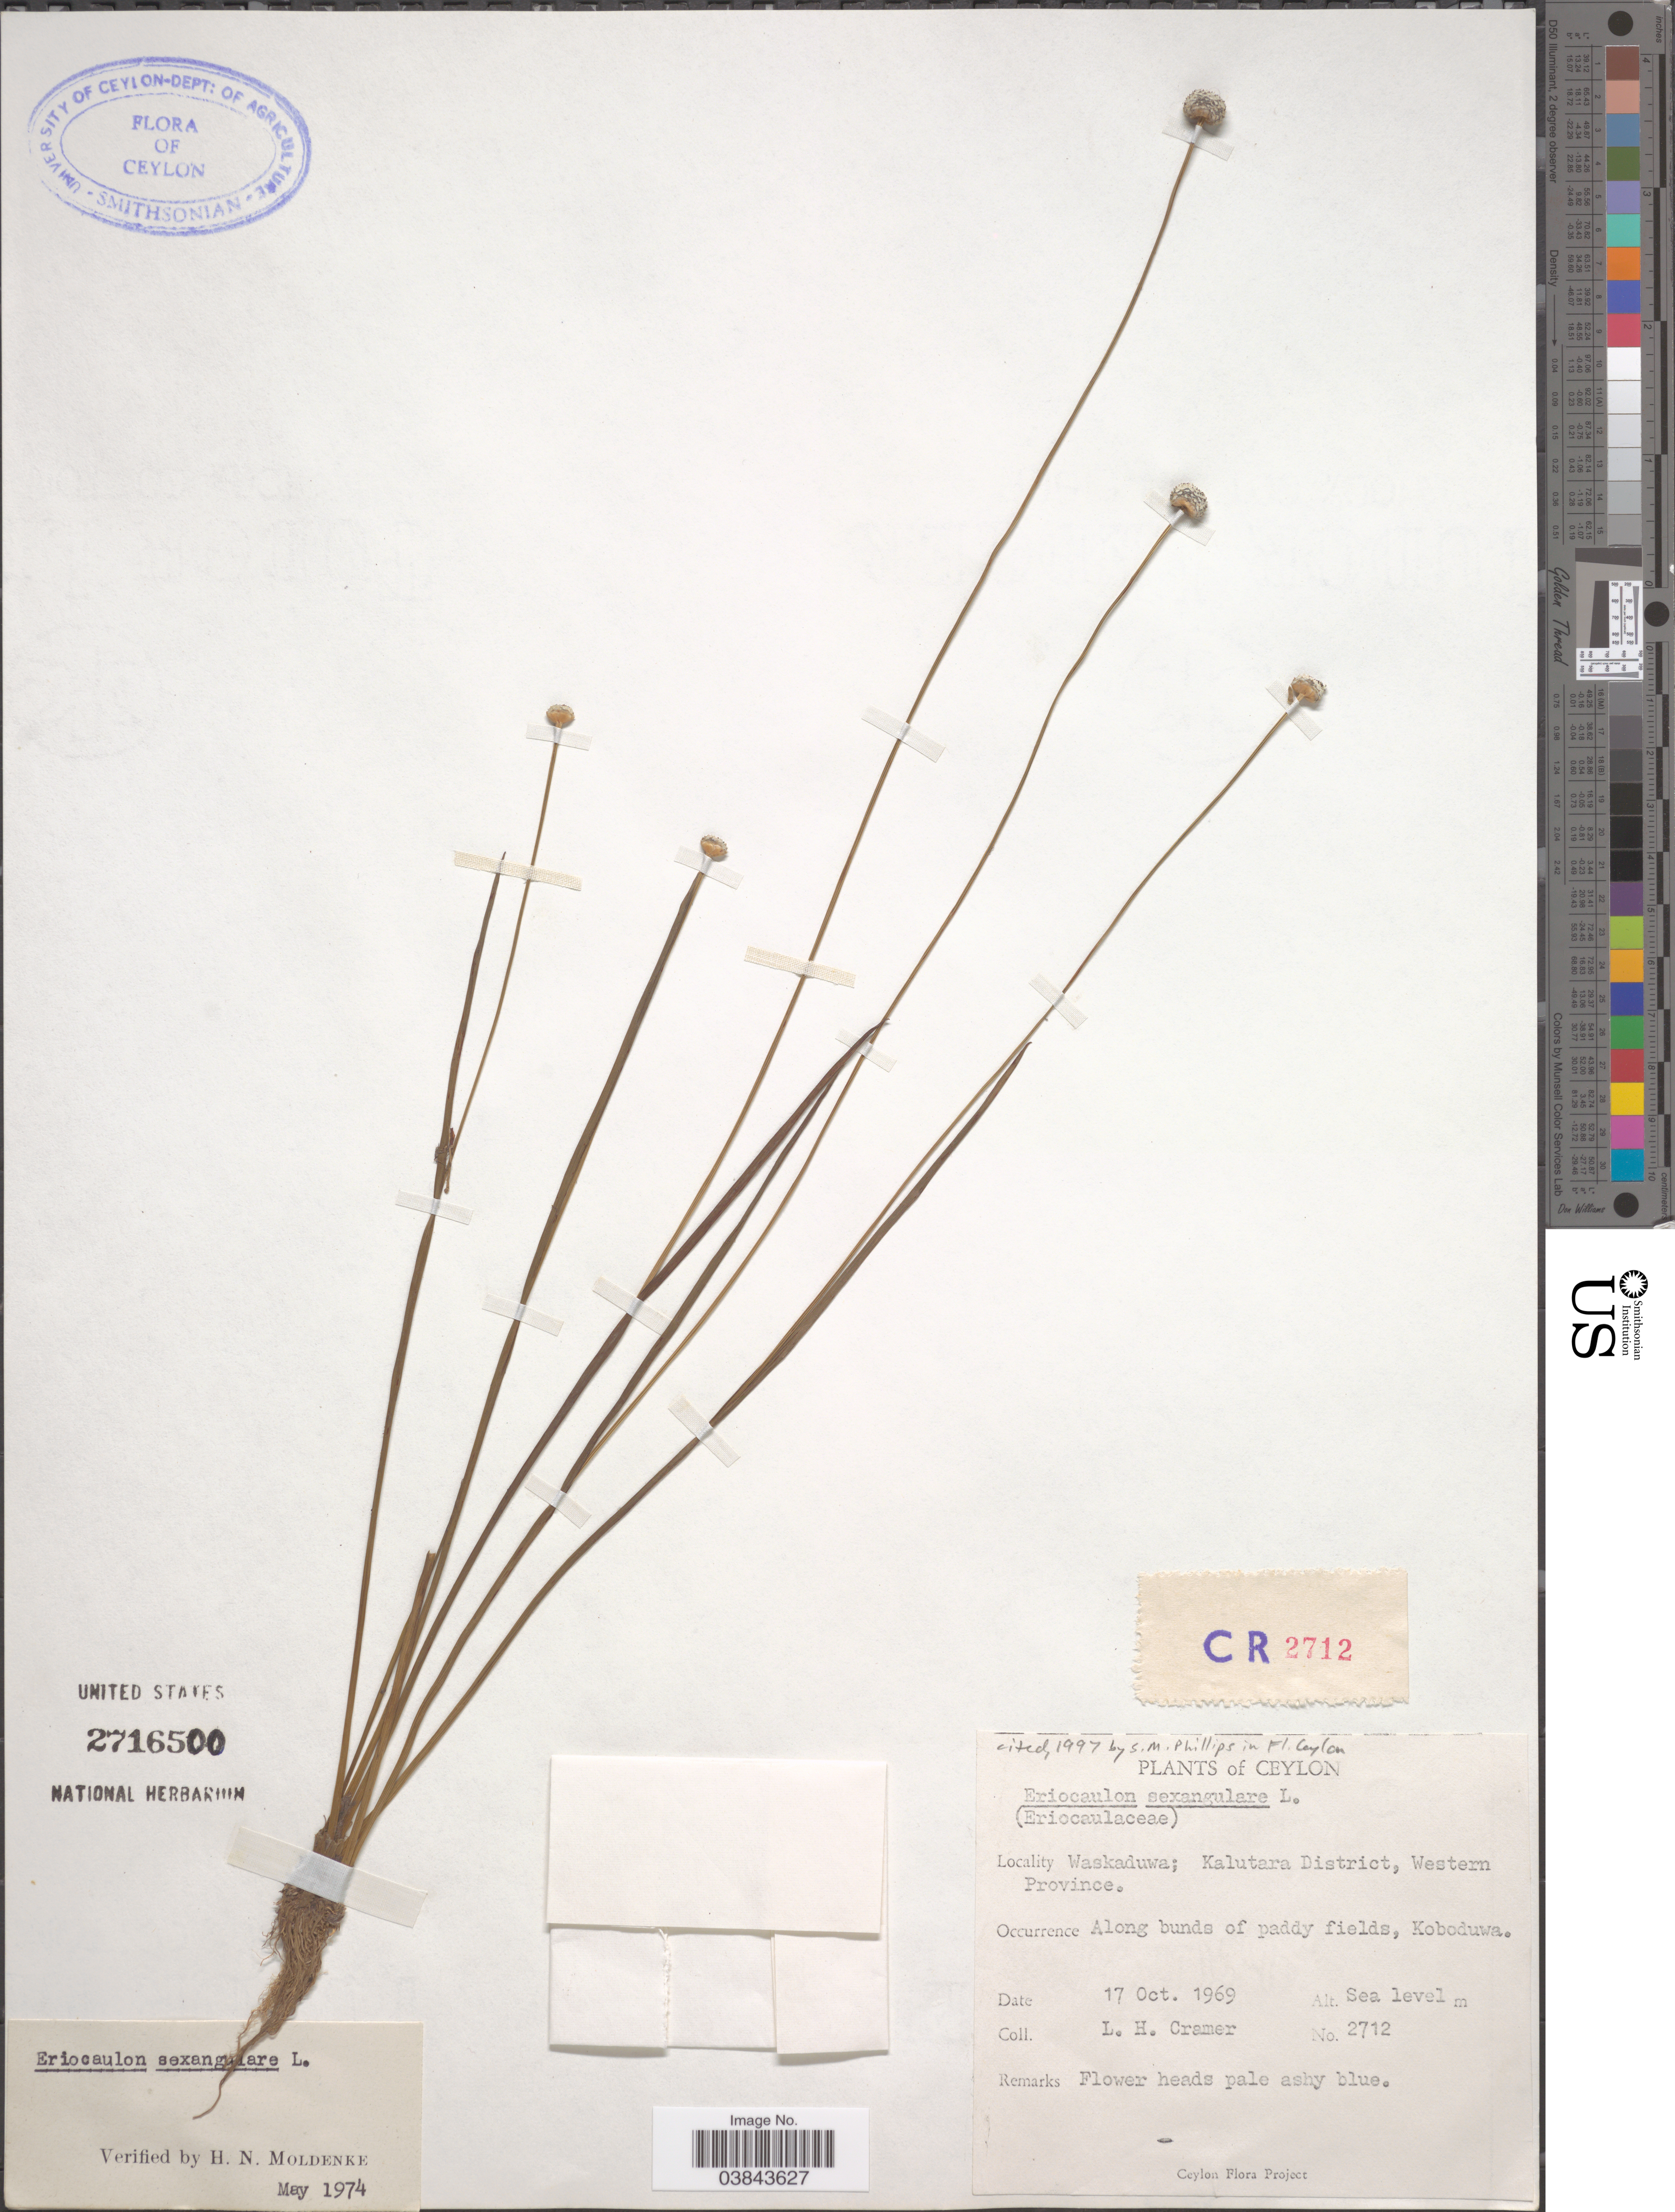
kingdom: Plantae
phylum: Tracheophyta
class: Liliopsida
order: Poales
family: Eriocaulaceae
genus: Eriocaulon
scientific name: Eriocaulon sexangulare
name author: L.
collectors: L. H. Cramer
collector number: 2712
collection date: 1969-10-17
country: Sri Lanka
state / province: Western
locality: Ceylon. Waskaduwa; Kalutara District. Koboduwa.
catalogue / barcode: US 2716500